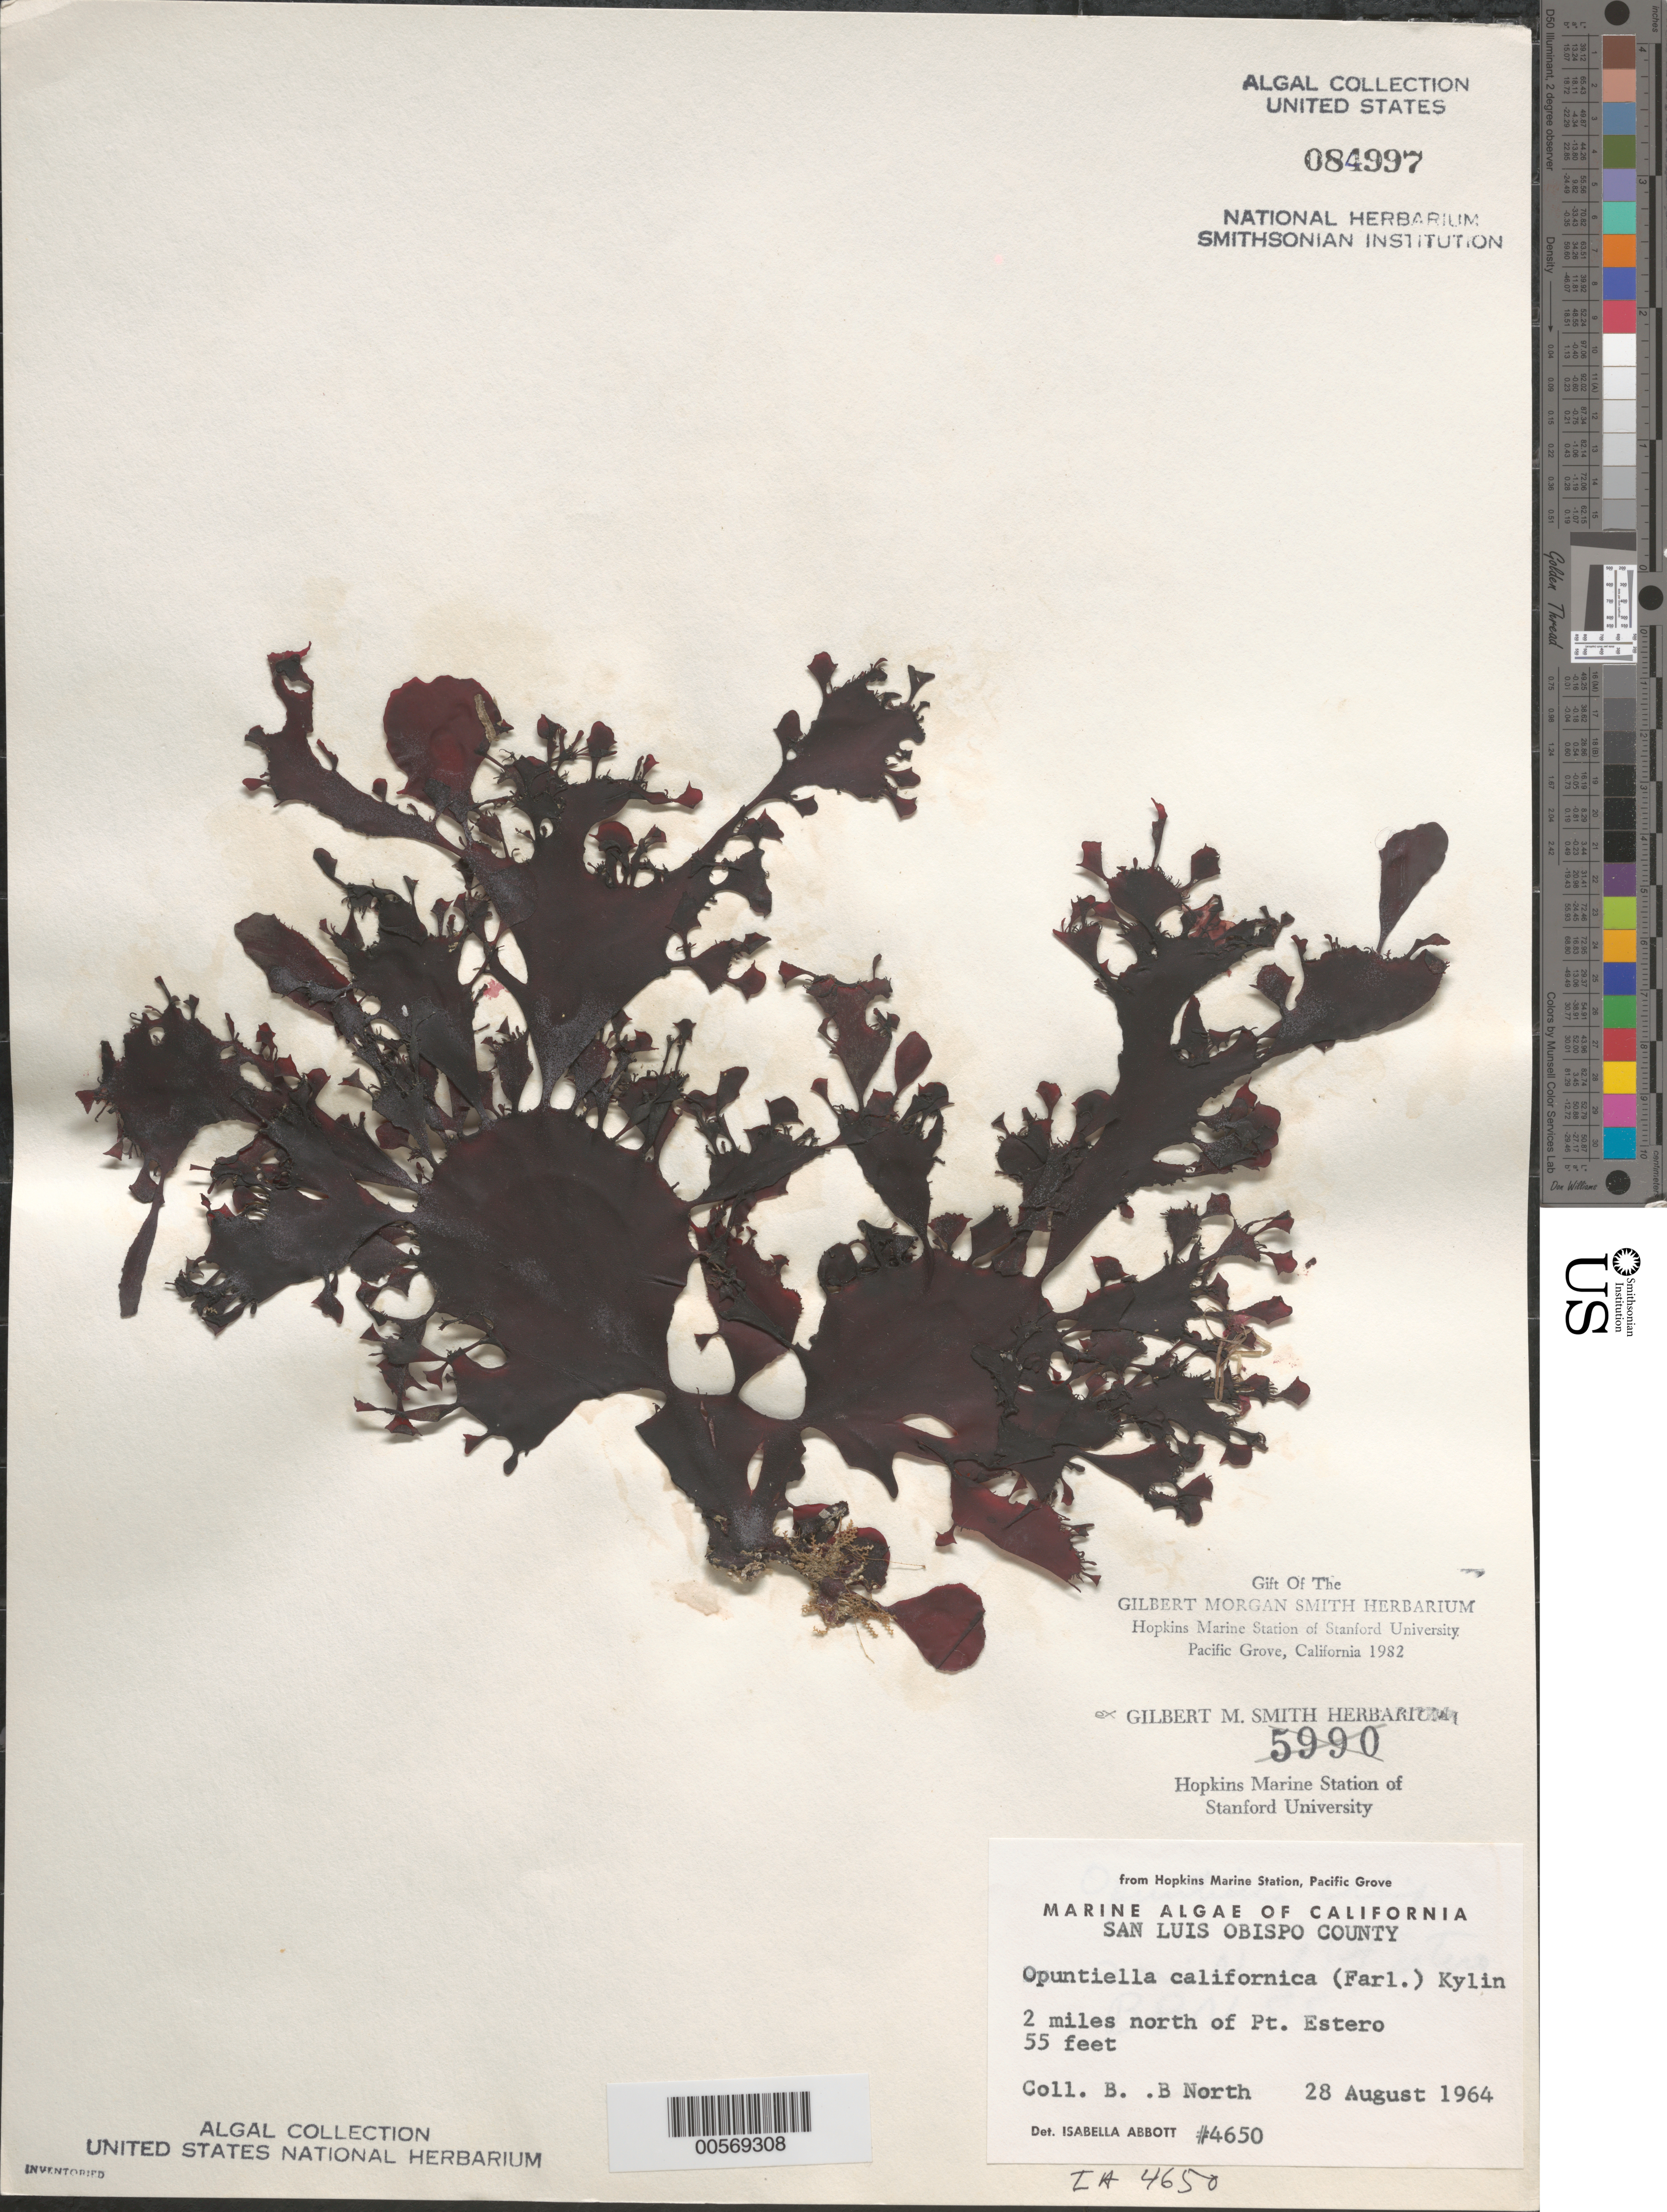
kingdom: Plantae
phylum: Rhodophyta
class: Florideophyceae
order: Gigartinales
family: Furcellariaceae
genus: Opuntiella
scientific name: Opuntiella californica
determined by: Abbott, Isabella A.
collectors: B. North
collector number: IAA 4650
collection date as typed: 28 Aug 1964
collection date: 1964-08-28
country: United States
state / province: California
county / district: San Luis Obispo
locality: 2 miles north of Point Estero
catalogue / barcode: US 84997